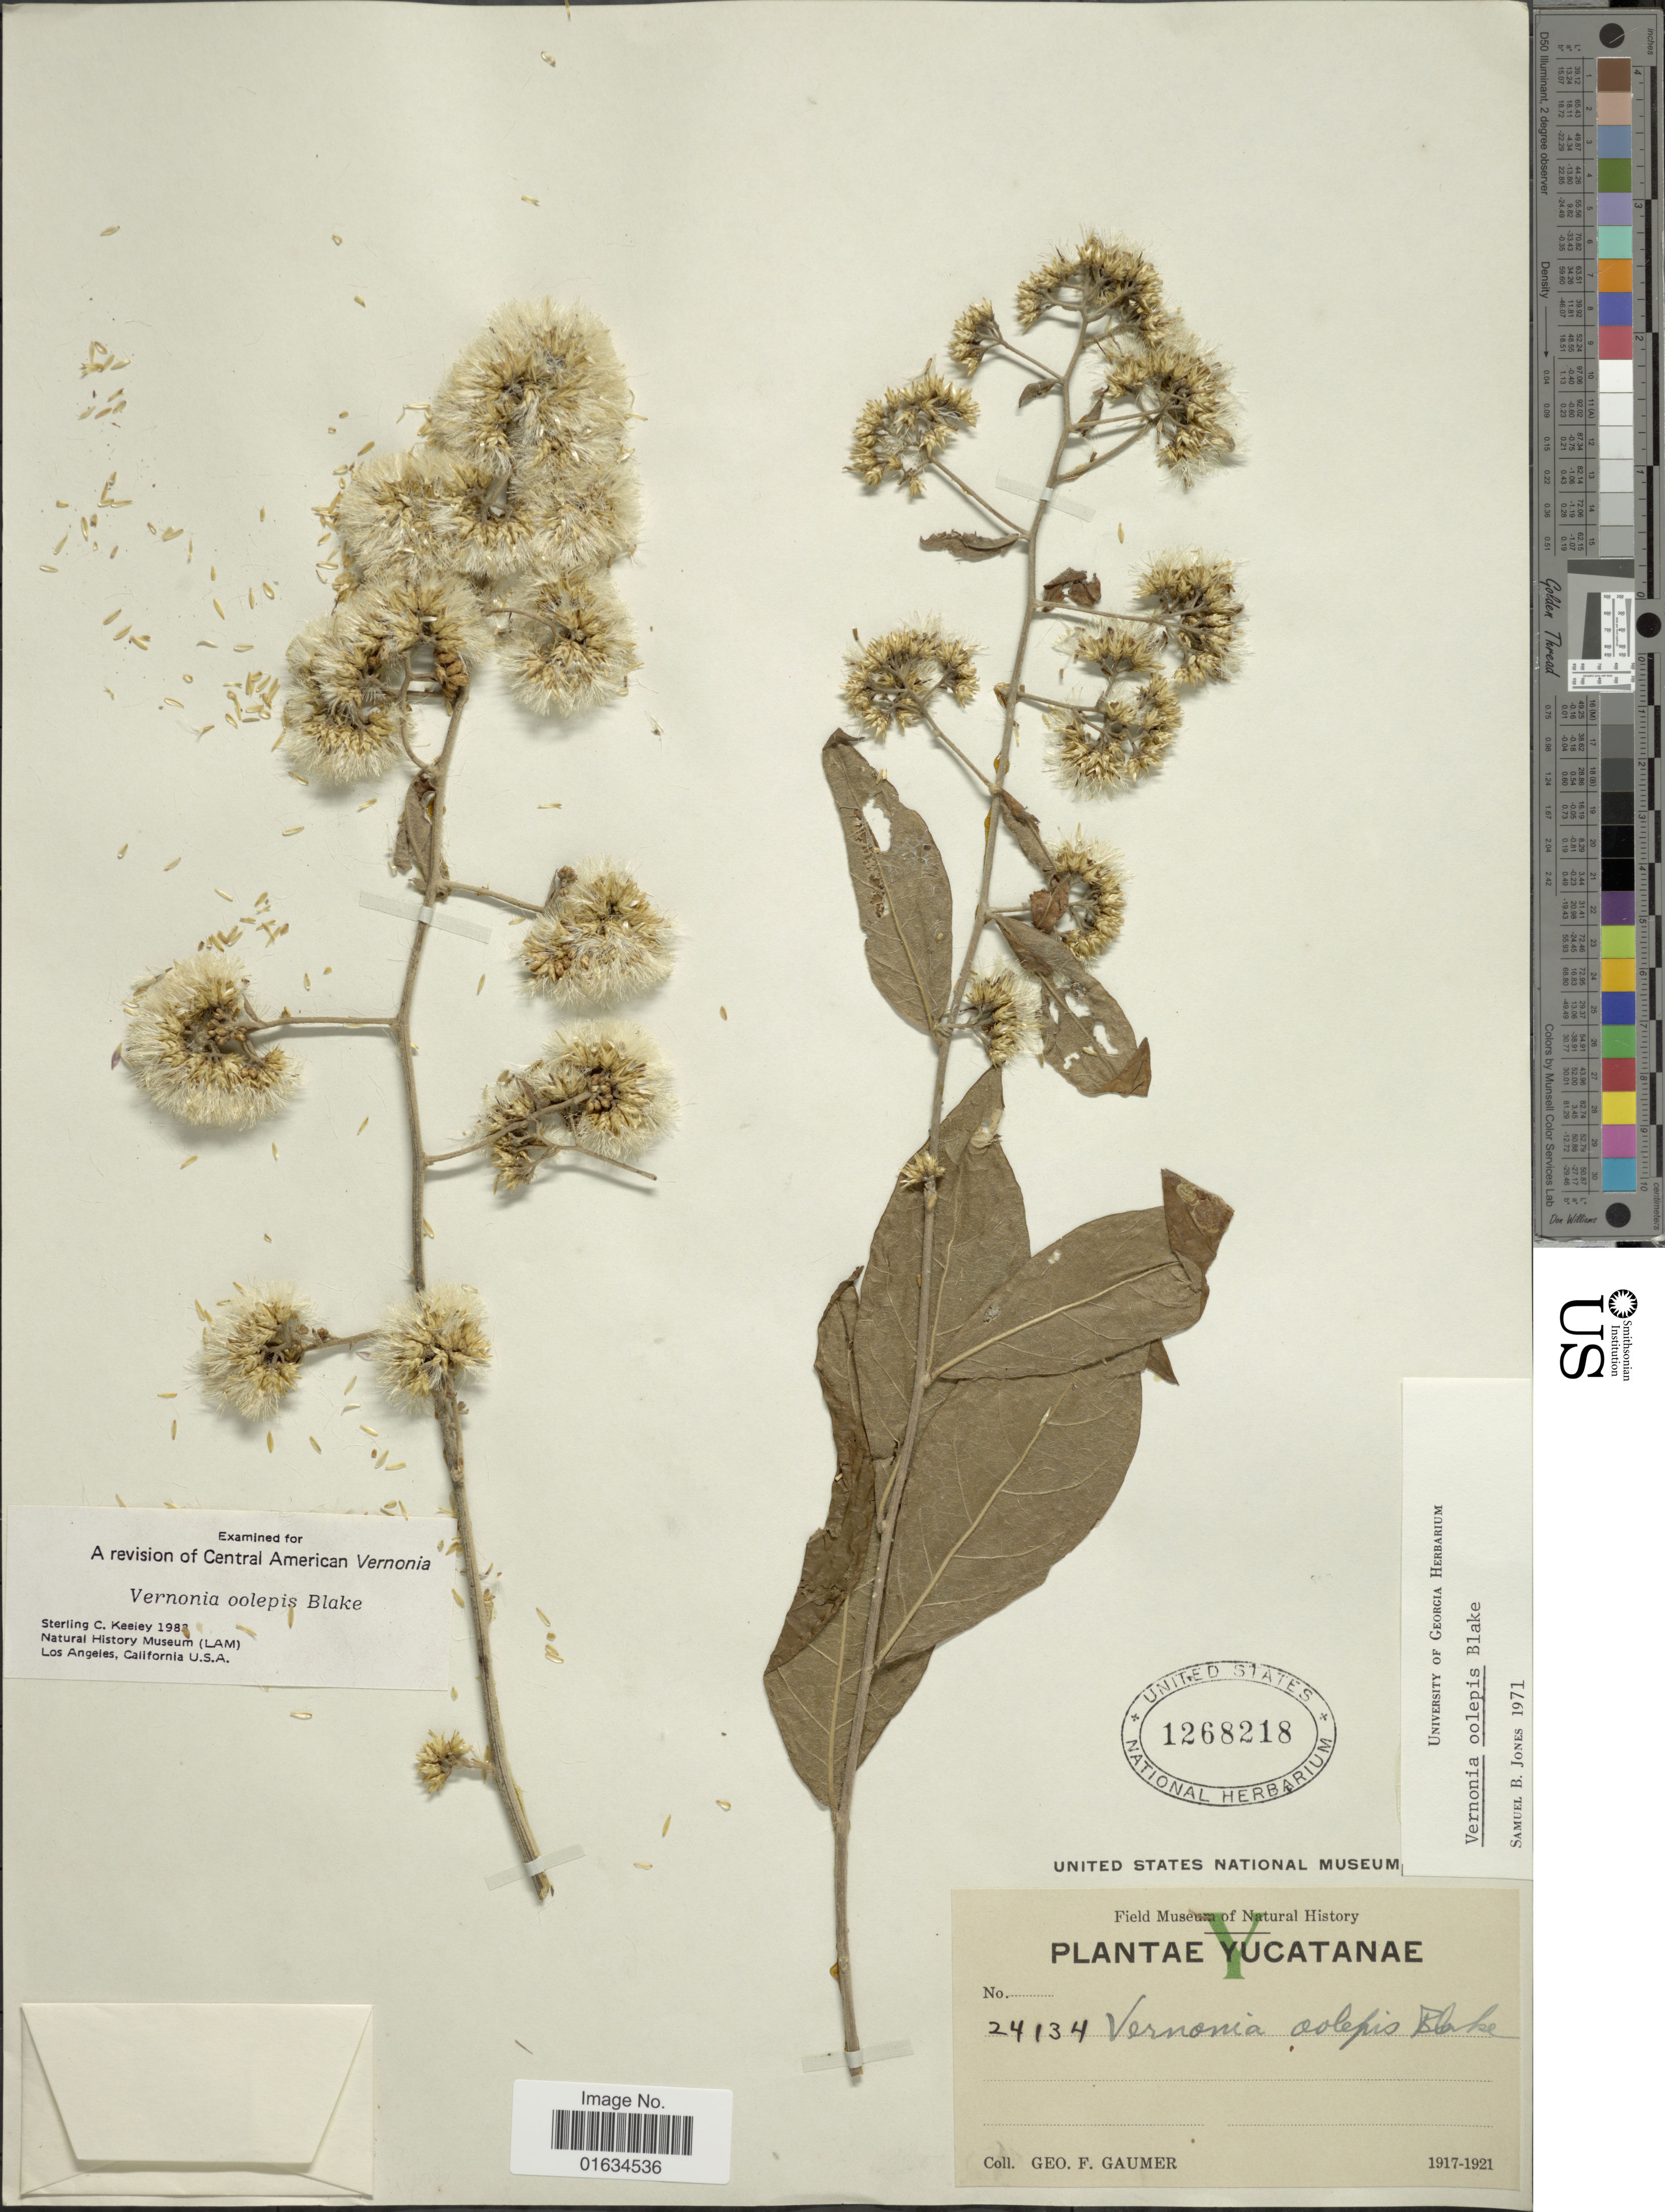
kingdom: Plantae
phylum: Tracheophyta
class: Magnoliopsida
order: Asterales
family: Asteraceae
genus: Eremosis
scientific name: Eremosis oolepis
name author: (S.F. Blake) Gleason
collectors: G. F. Gaumer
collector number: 24134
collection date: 1917/1921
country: Mexico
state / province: Yucatán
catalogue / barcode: US 1268218